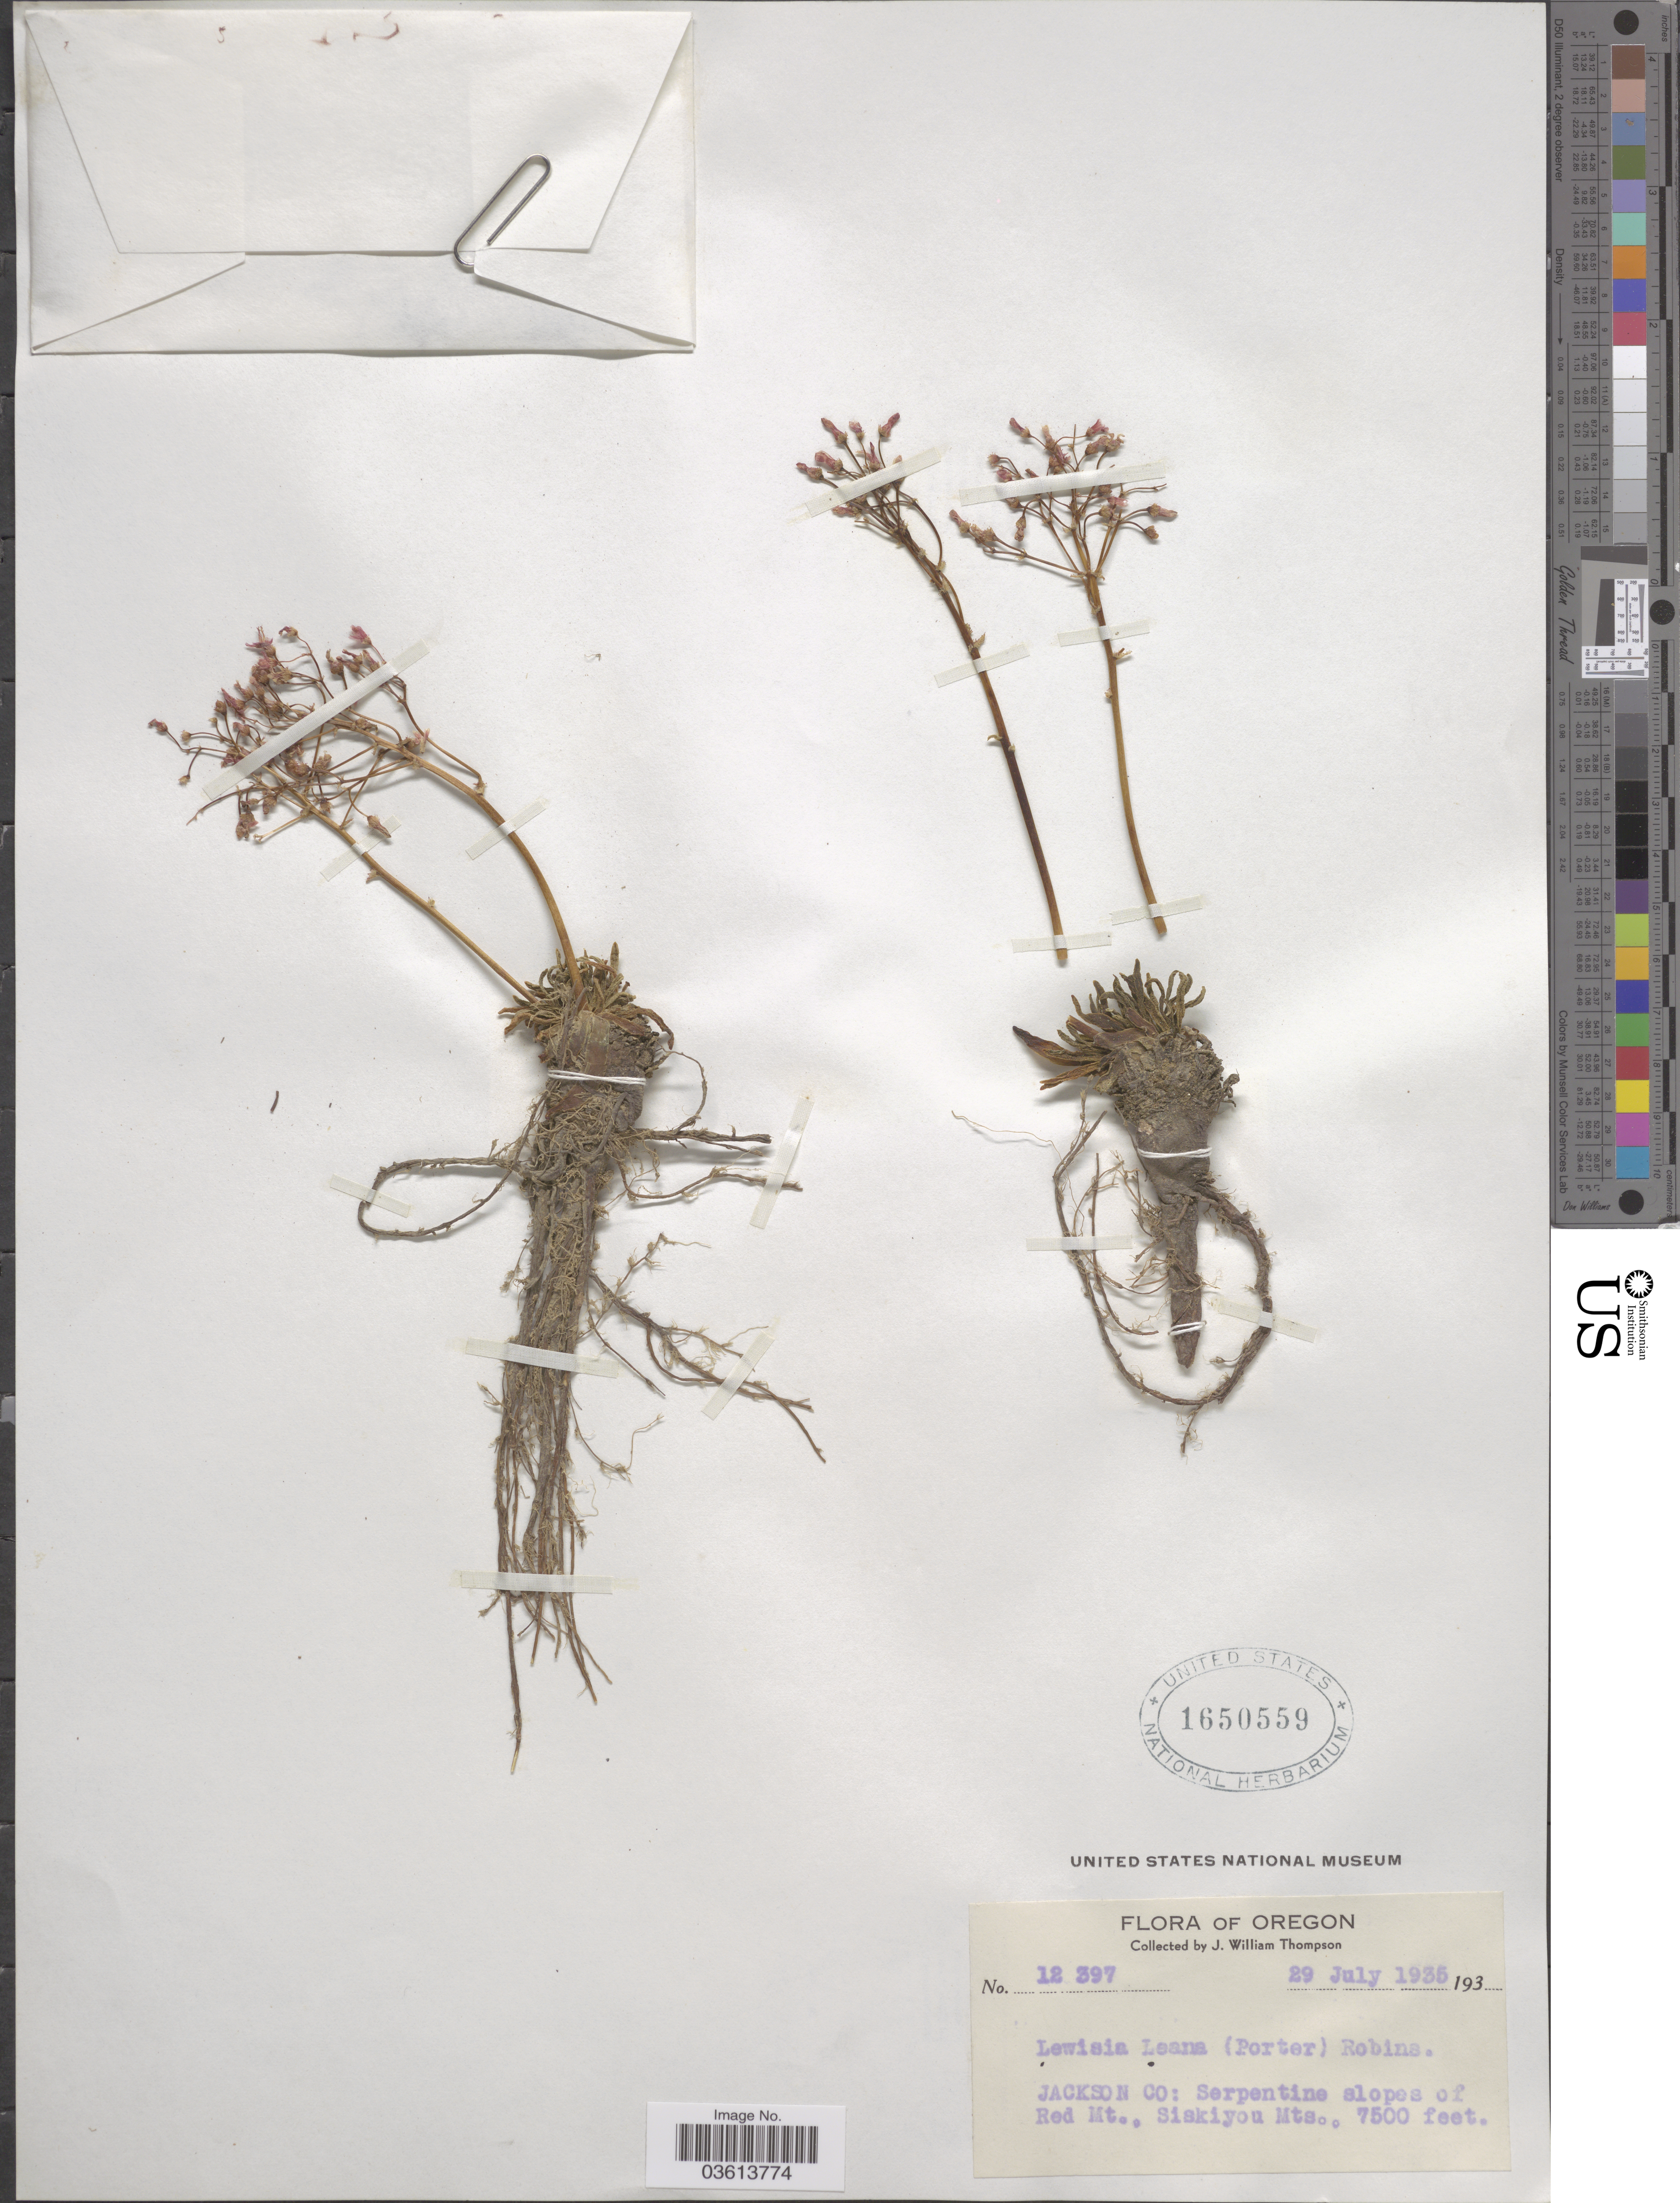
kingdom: Plantae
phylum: Tracheophyta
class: Magnoliopsida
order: Caryophyllales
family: Montiaceae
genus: Lewisia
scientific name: Lewisia leeana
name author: (Porter) B.L. Rob.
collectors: J. W. Thompson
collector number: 12397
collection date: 1935-07-29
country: United States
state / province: Oregon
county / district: Jackson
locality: Jackson Co: Serpentine slopes of Red Mt., Siskiyou Mts.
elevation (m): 2286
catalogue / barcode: US 1650559